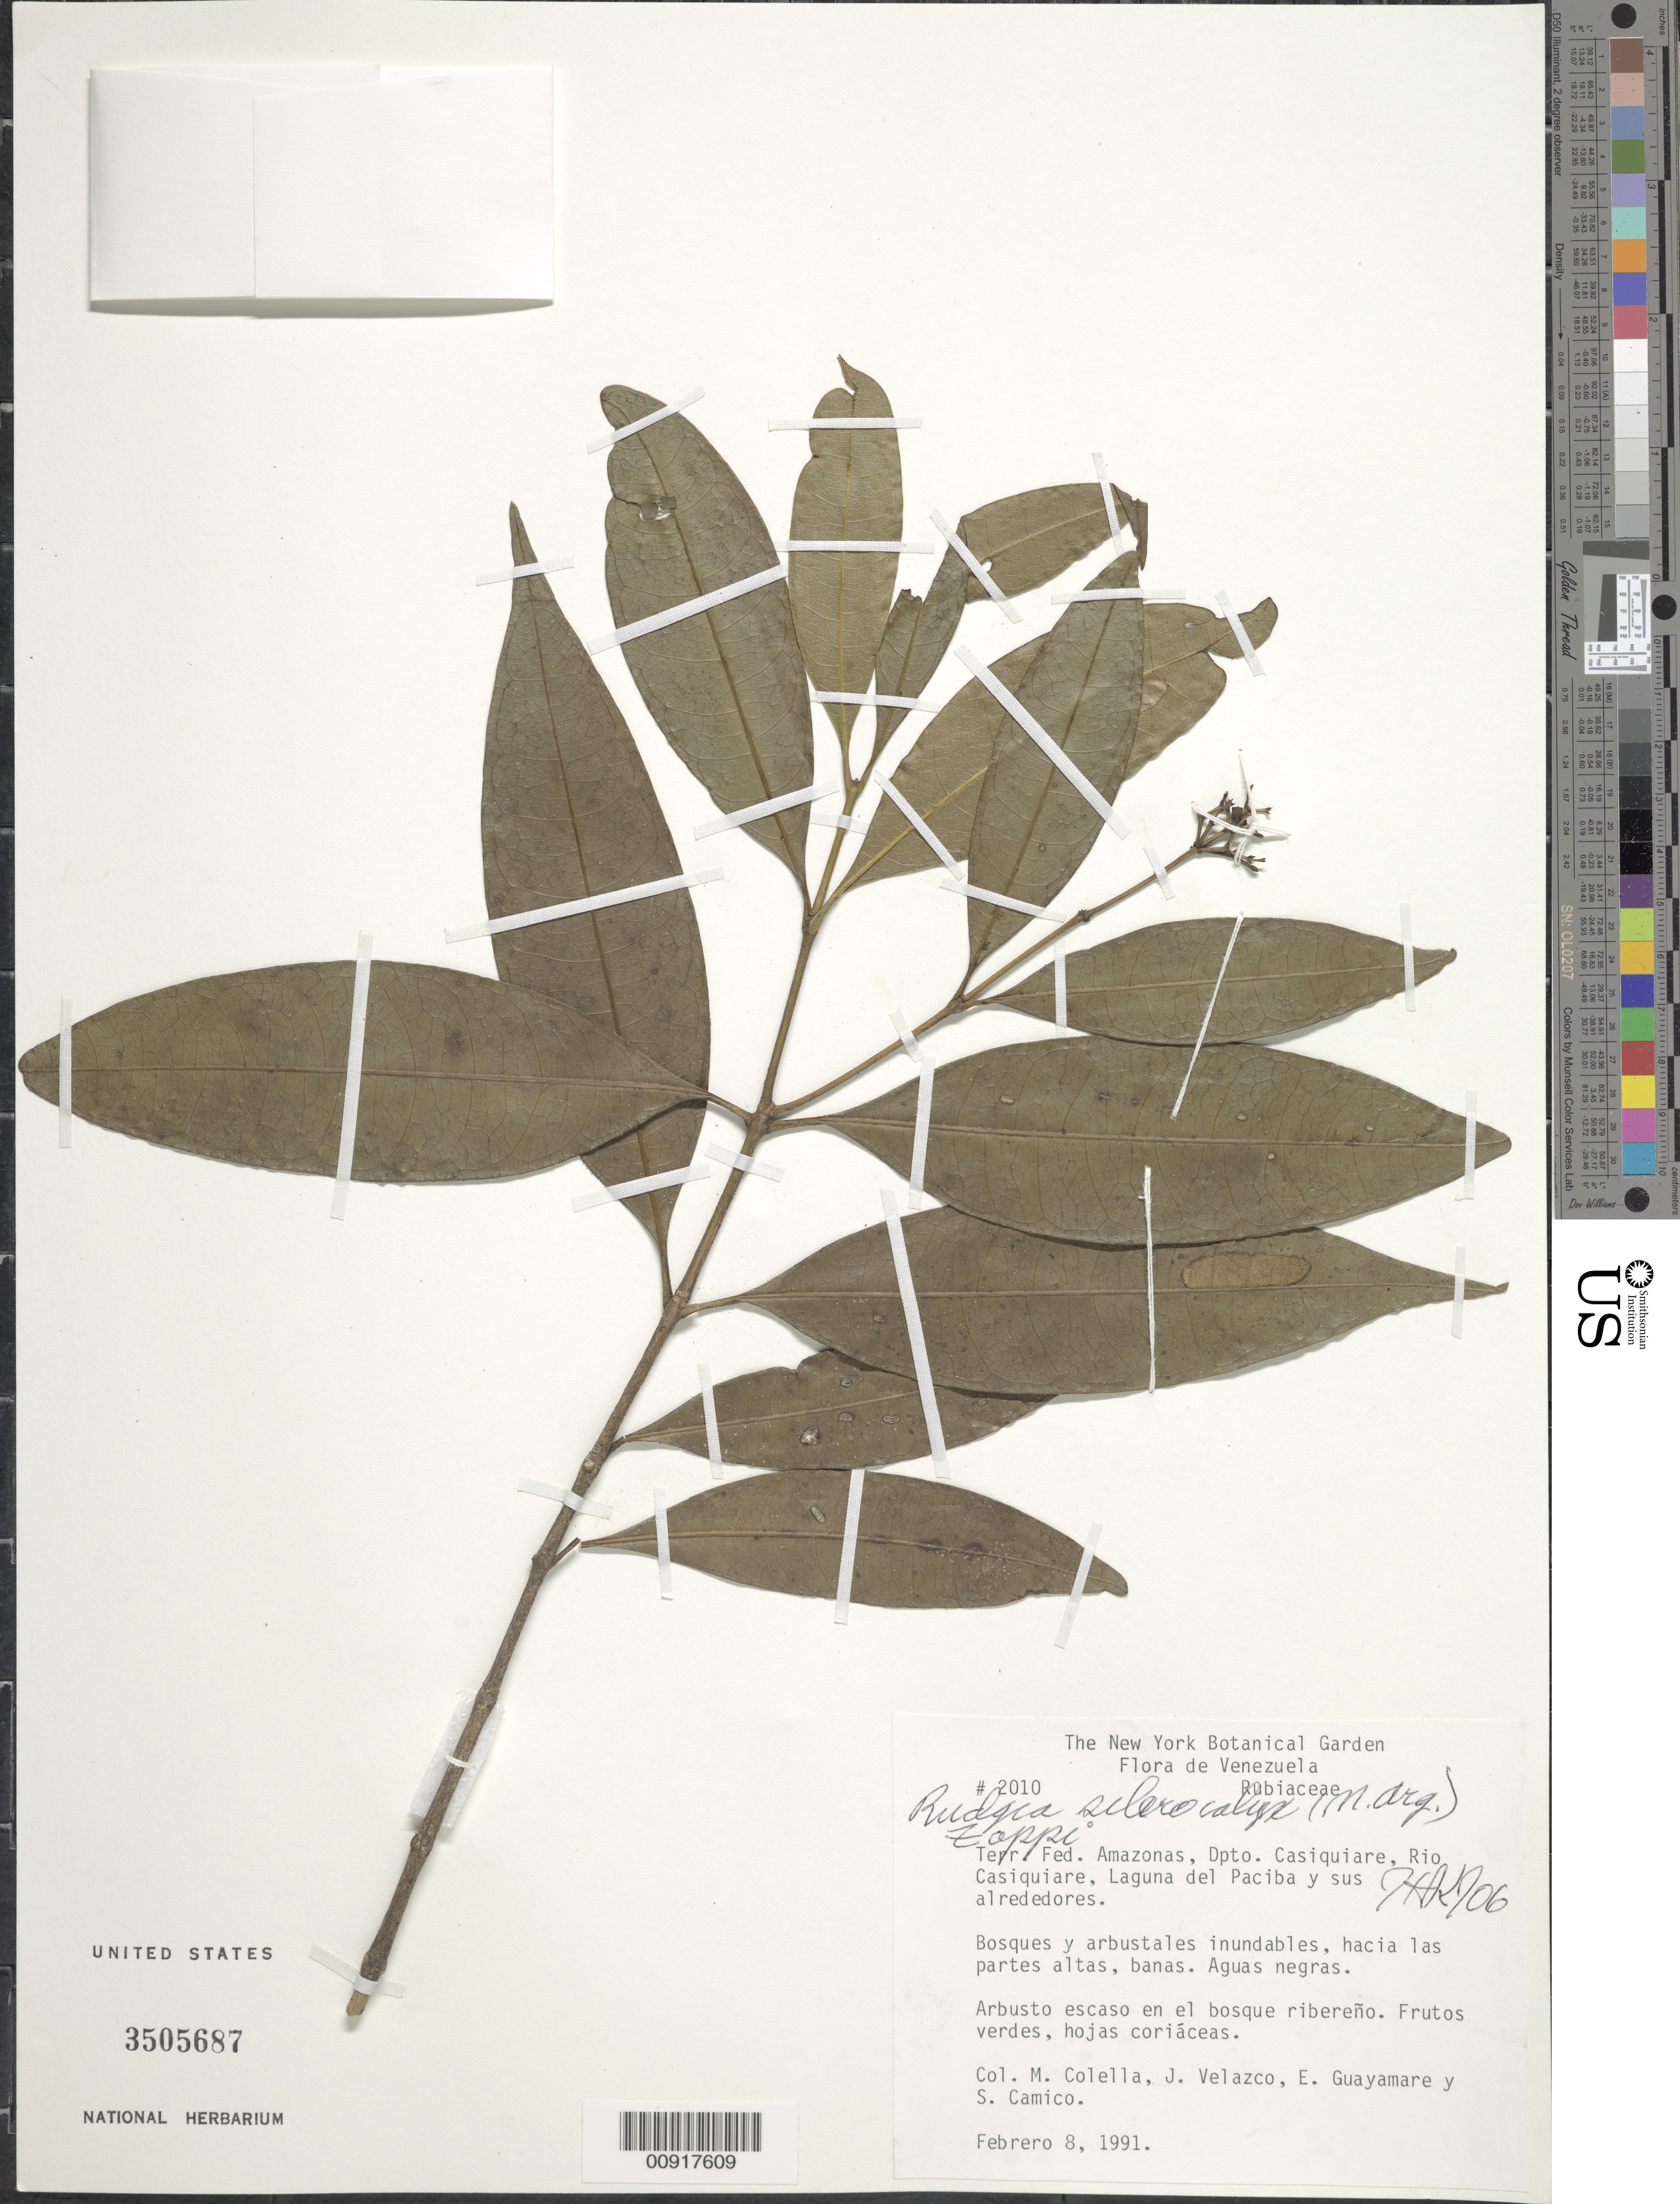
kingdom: Plantae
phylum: Tracheophyta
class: Magnoliopsida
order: Gentianales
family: Rubiaceae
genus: Rudgea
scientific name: Rudgea sclerocalyx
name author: (Müll. Arg.) Zappi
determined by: Kirkbride, J. H.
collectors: M. Colella, J. Velazco, E. Guayamare & S. Camico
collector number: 2010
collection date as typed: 8-Feb-91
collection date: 1991-02-08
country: Venezuela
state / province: Amazonas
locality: Dpto. Casiquiare, Río Casiquiare, Laguna del Paciba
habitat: Bosques y arbustales inundables, hacia las partes altas, banas; aguas negras; en el bosque ribereño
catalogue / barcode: US 3505687